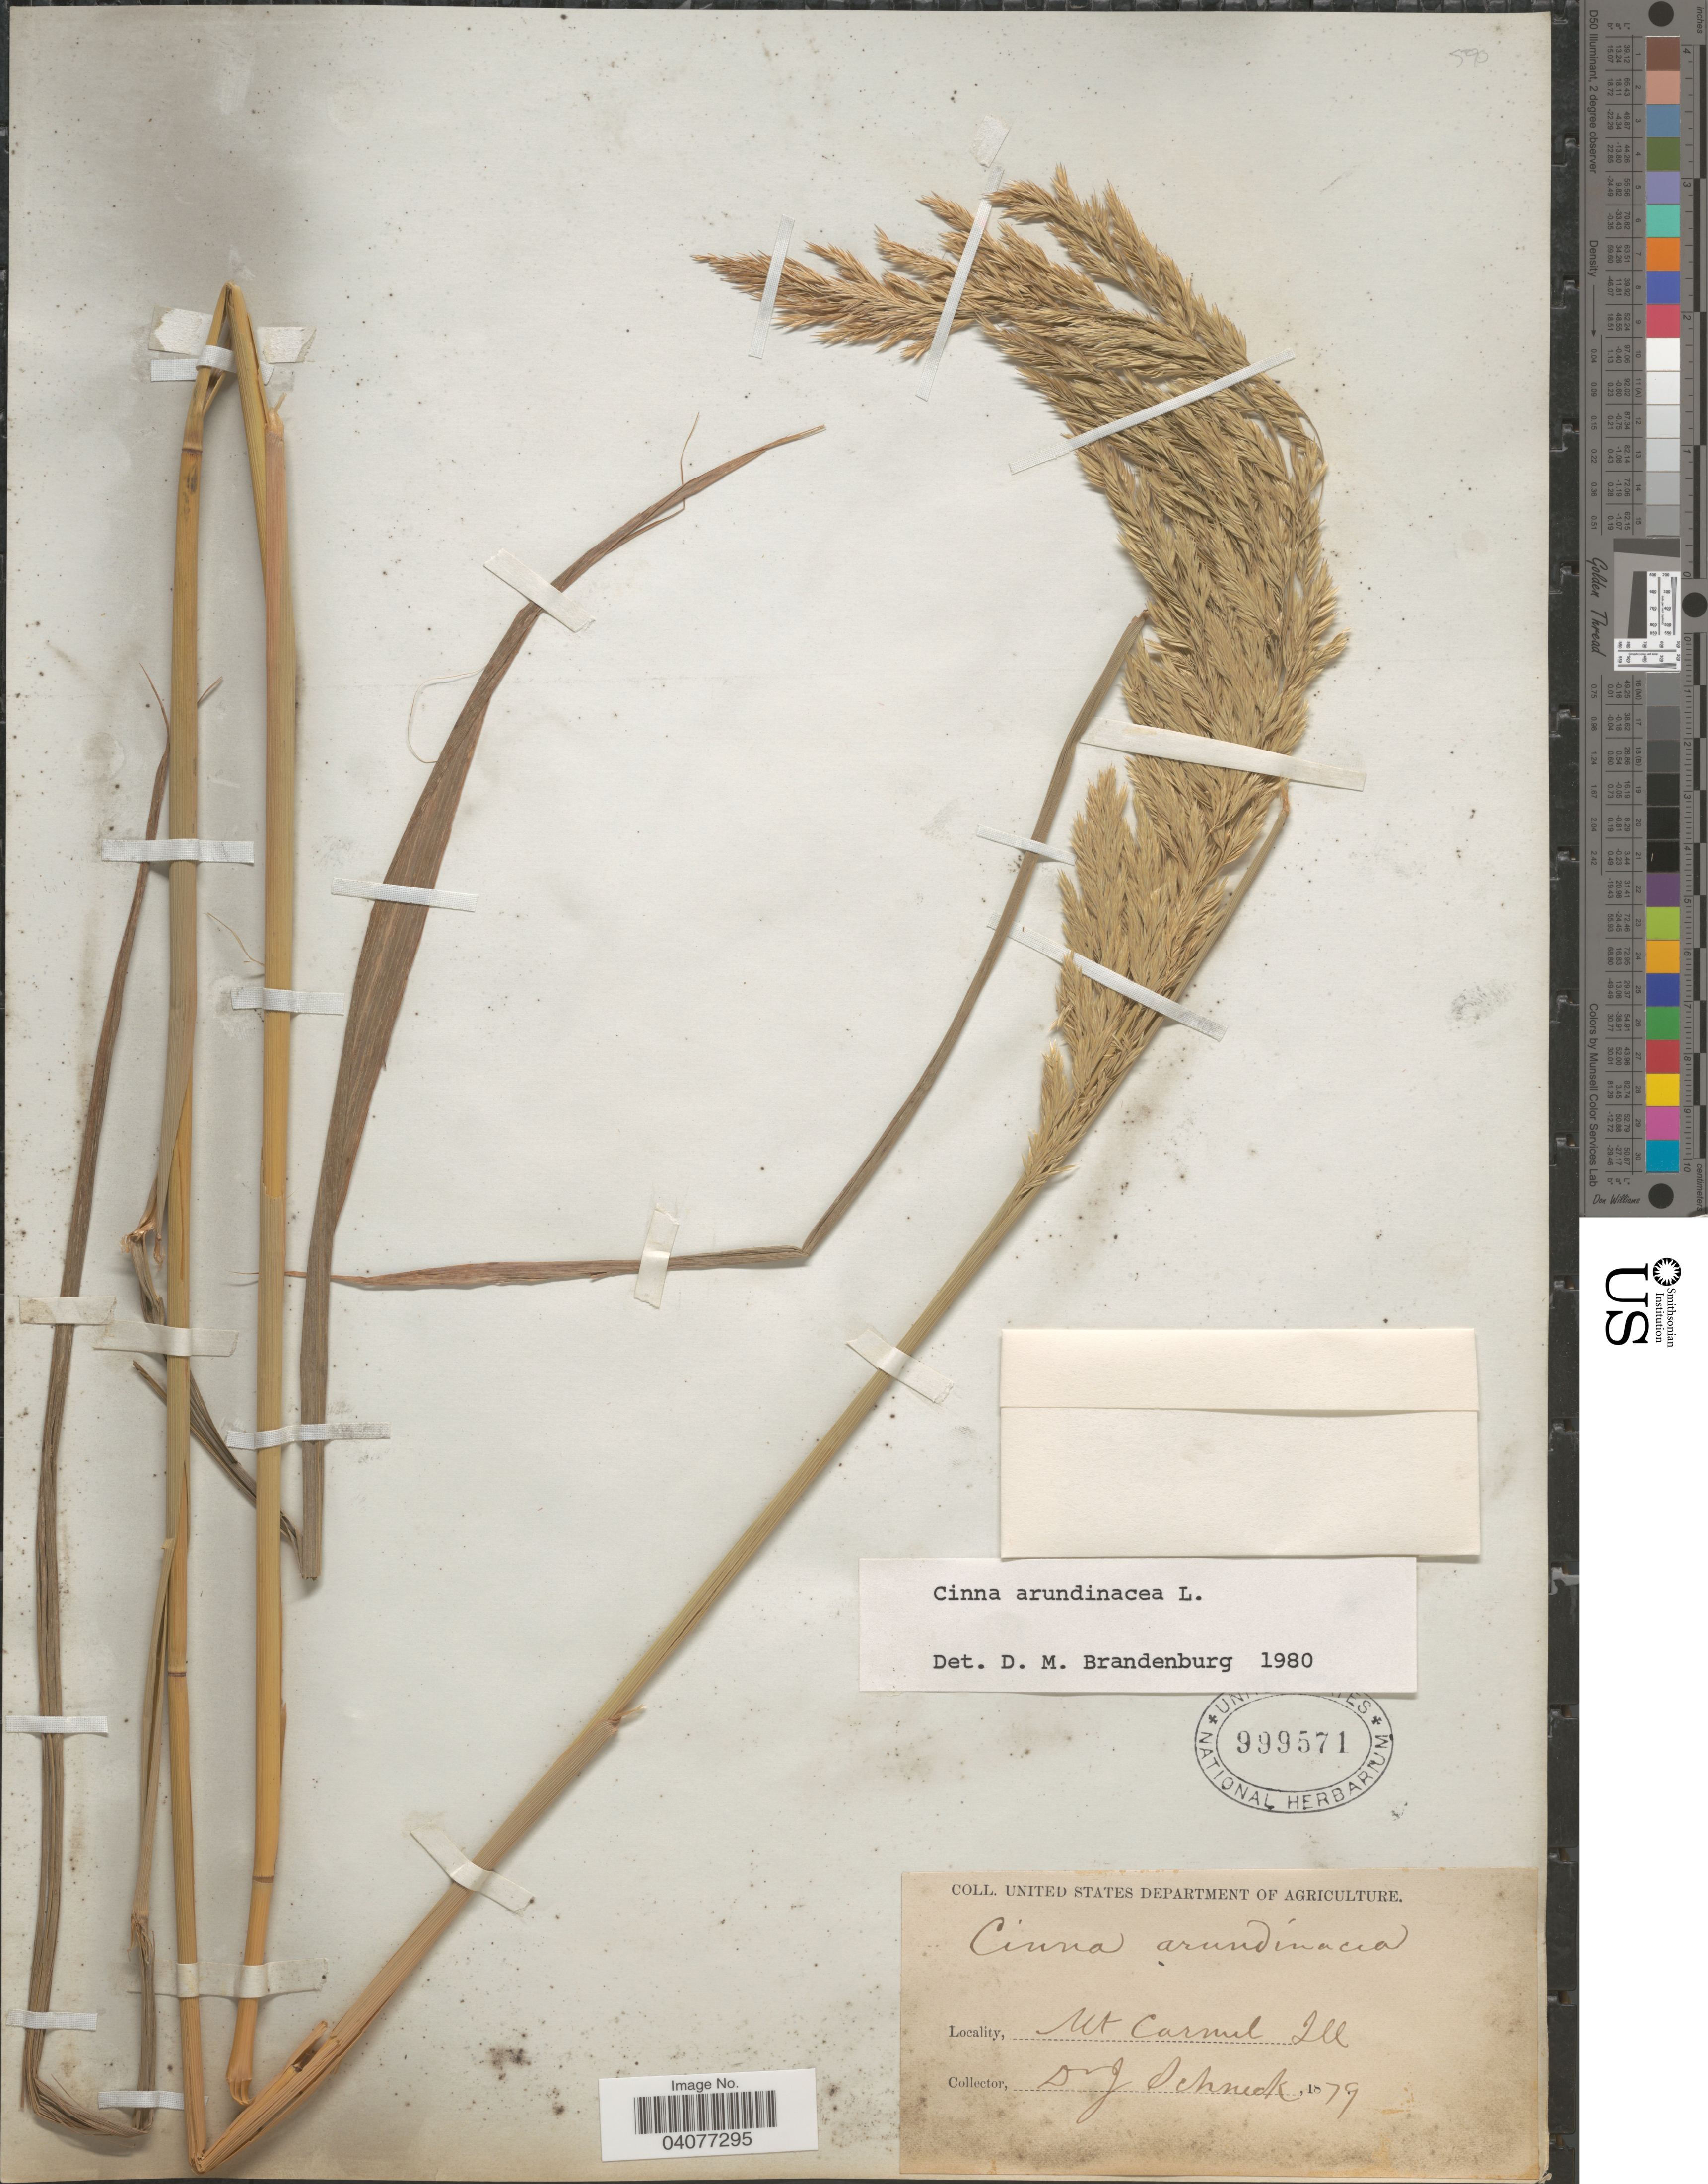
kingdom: Plantae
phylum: Tracheophyta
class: Liliopsida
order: Poales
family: Poaceae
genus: Cinna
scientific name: Cinna arundinacea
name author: L.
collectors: J. Schneck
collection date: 1879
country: United States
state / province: Illinois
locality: Mt. Carmel.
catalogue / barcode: US 999571